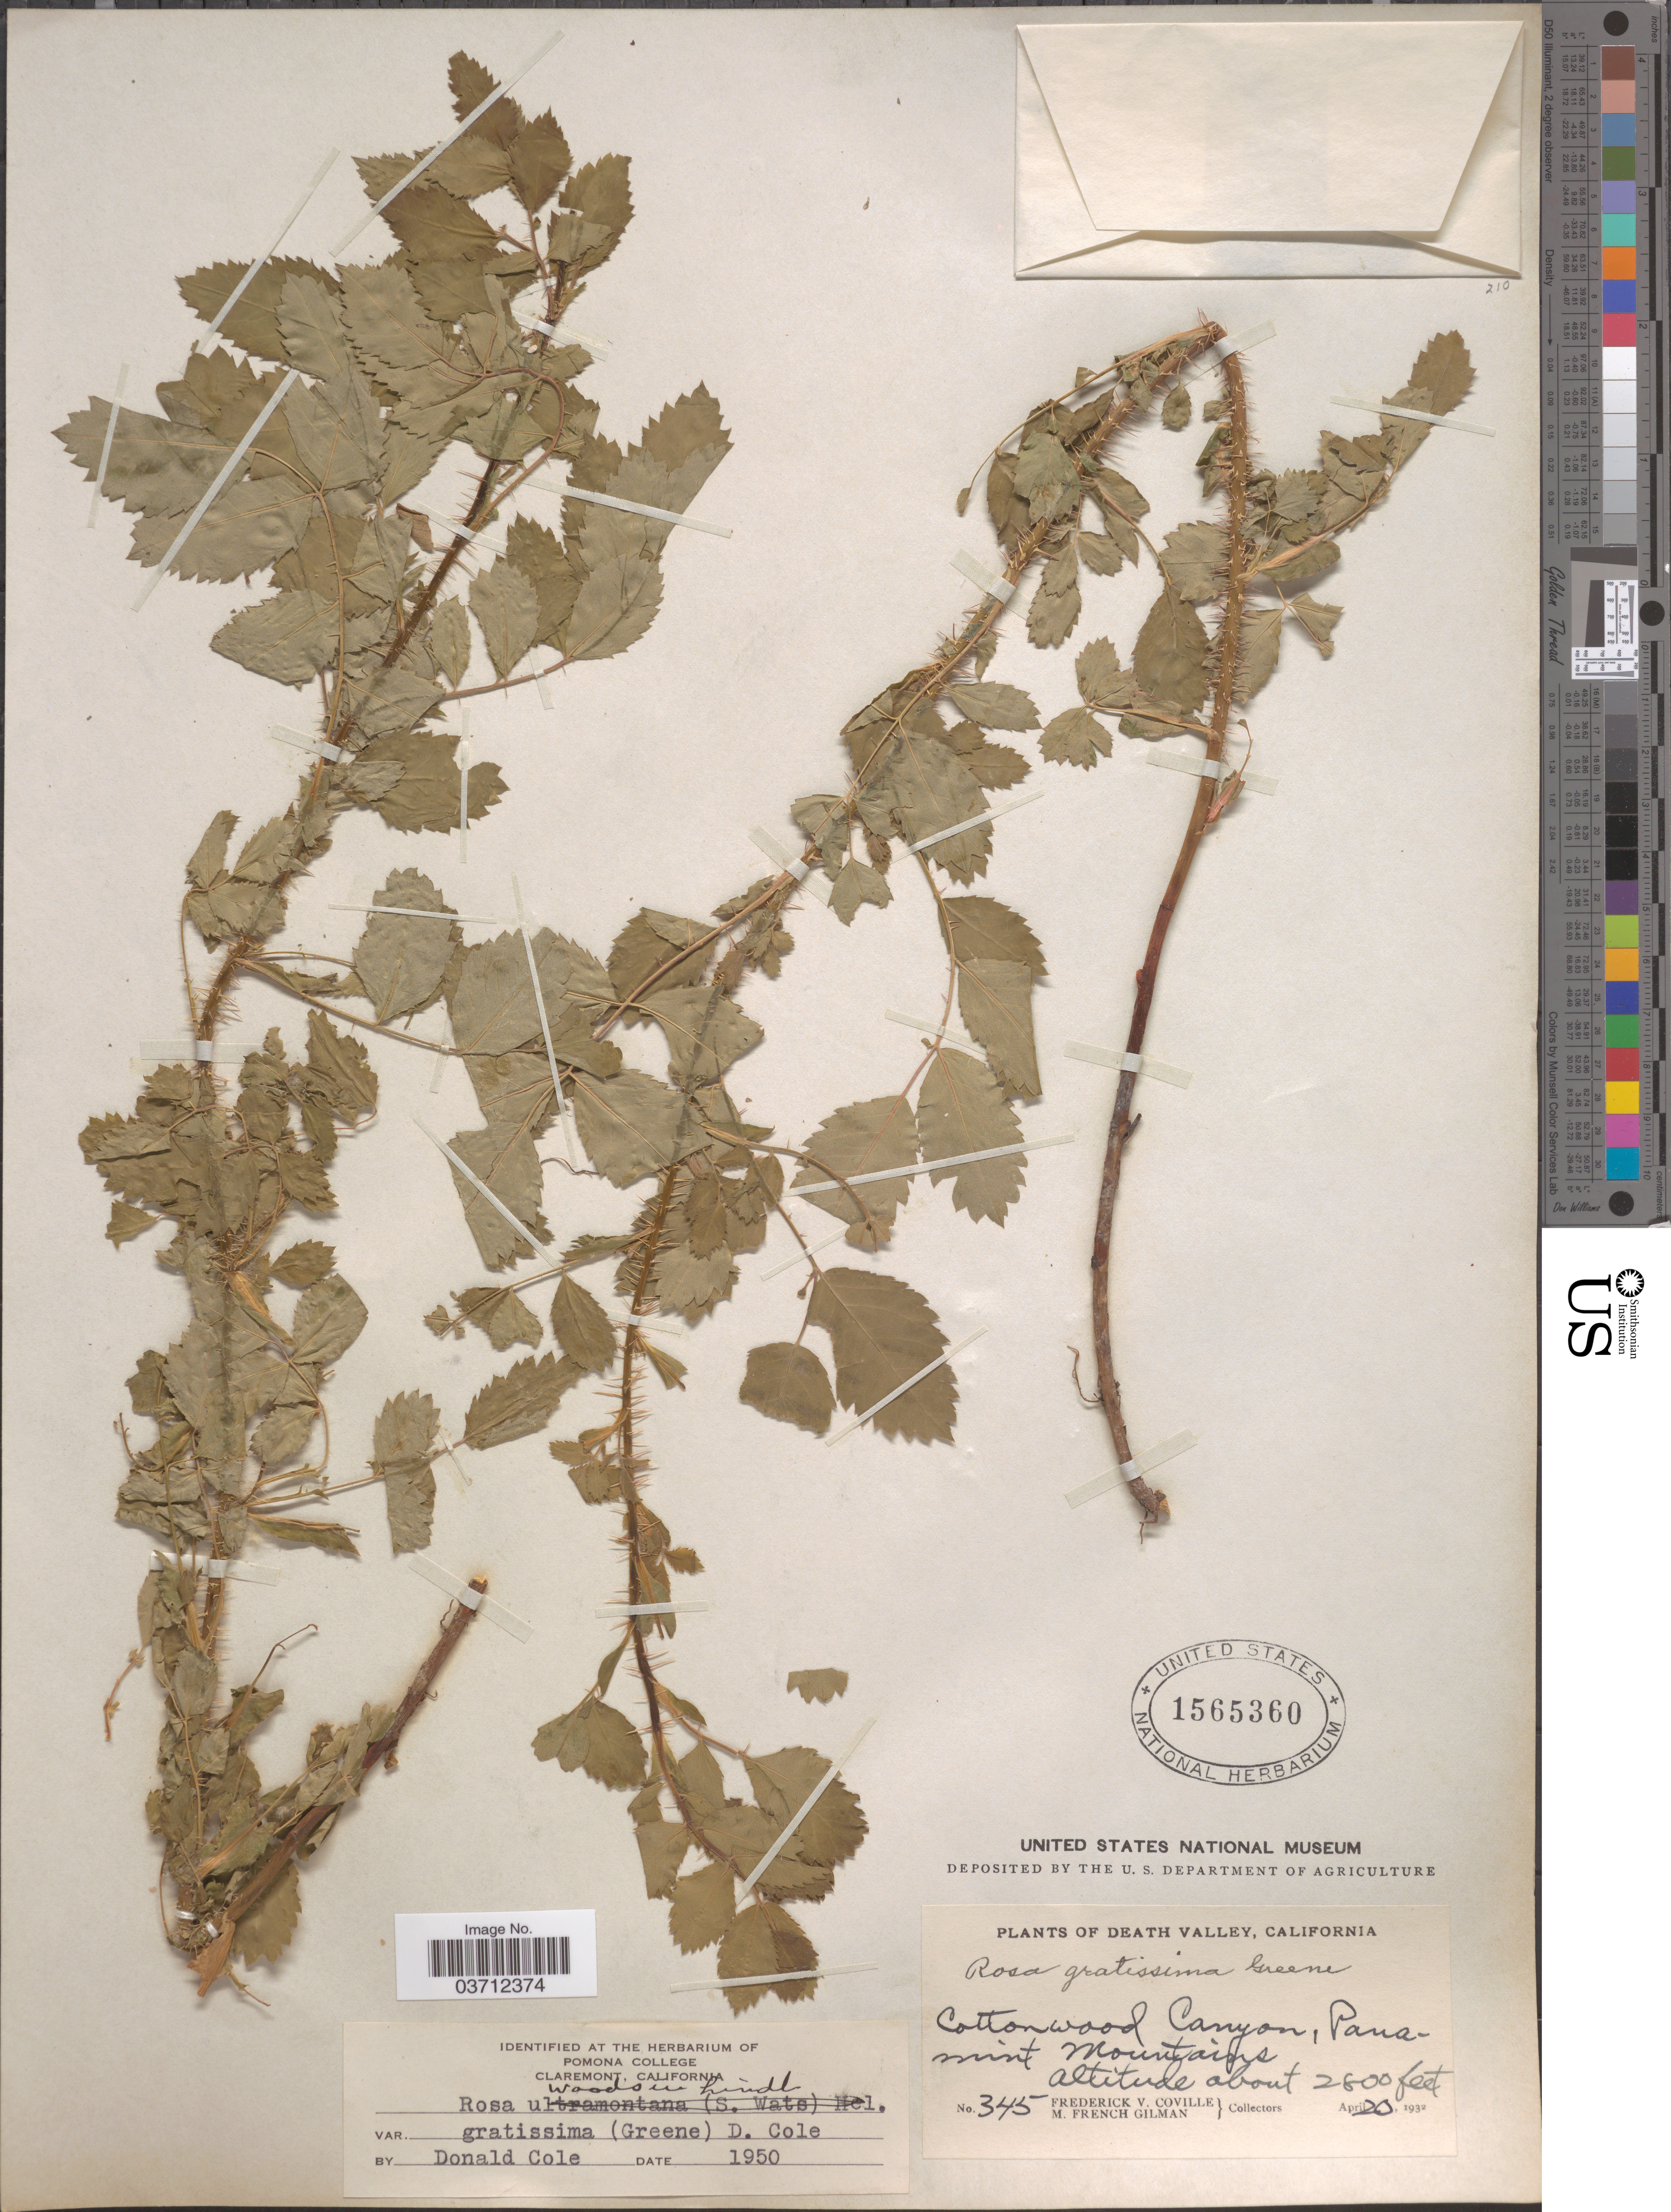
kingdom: Plantae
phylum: Tracheophyta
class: Magnoliopsida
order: Rosales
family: Rosaceae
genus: Rosa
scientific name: Rosa woodsii var. gratissima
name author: (Greene) D. Cole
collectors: F. V. Coville & A. Gilman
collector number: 345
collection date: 1932-04-20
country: United States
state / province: California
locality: Death Valley. Cottonwood Canyon, Panamint Mountains.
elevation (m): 853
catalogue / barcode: US 1565360